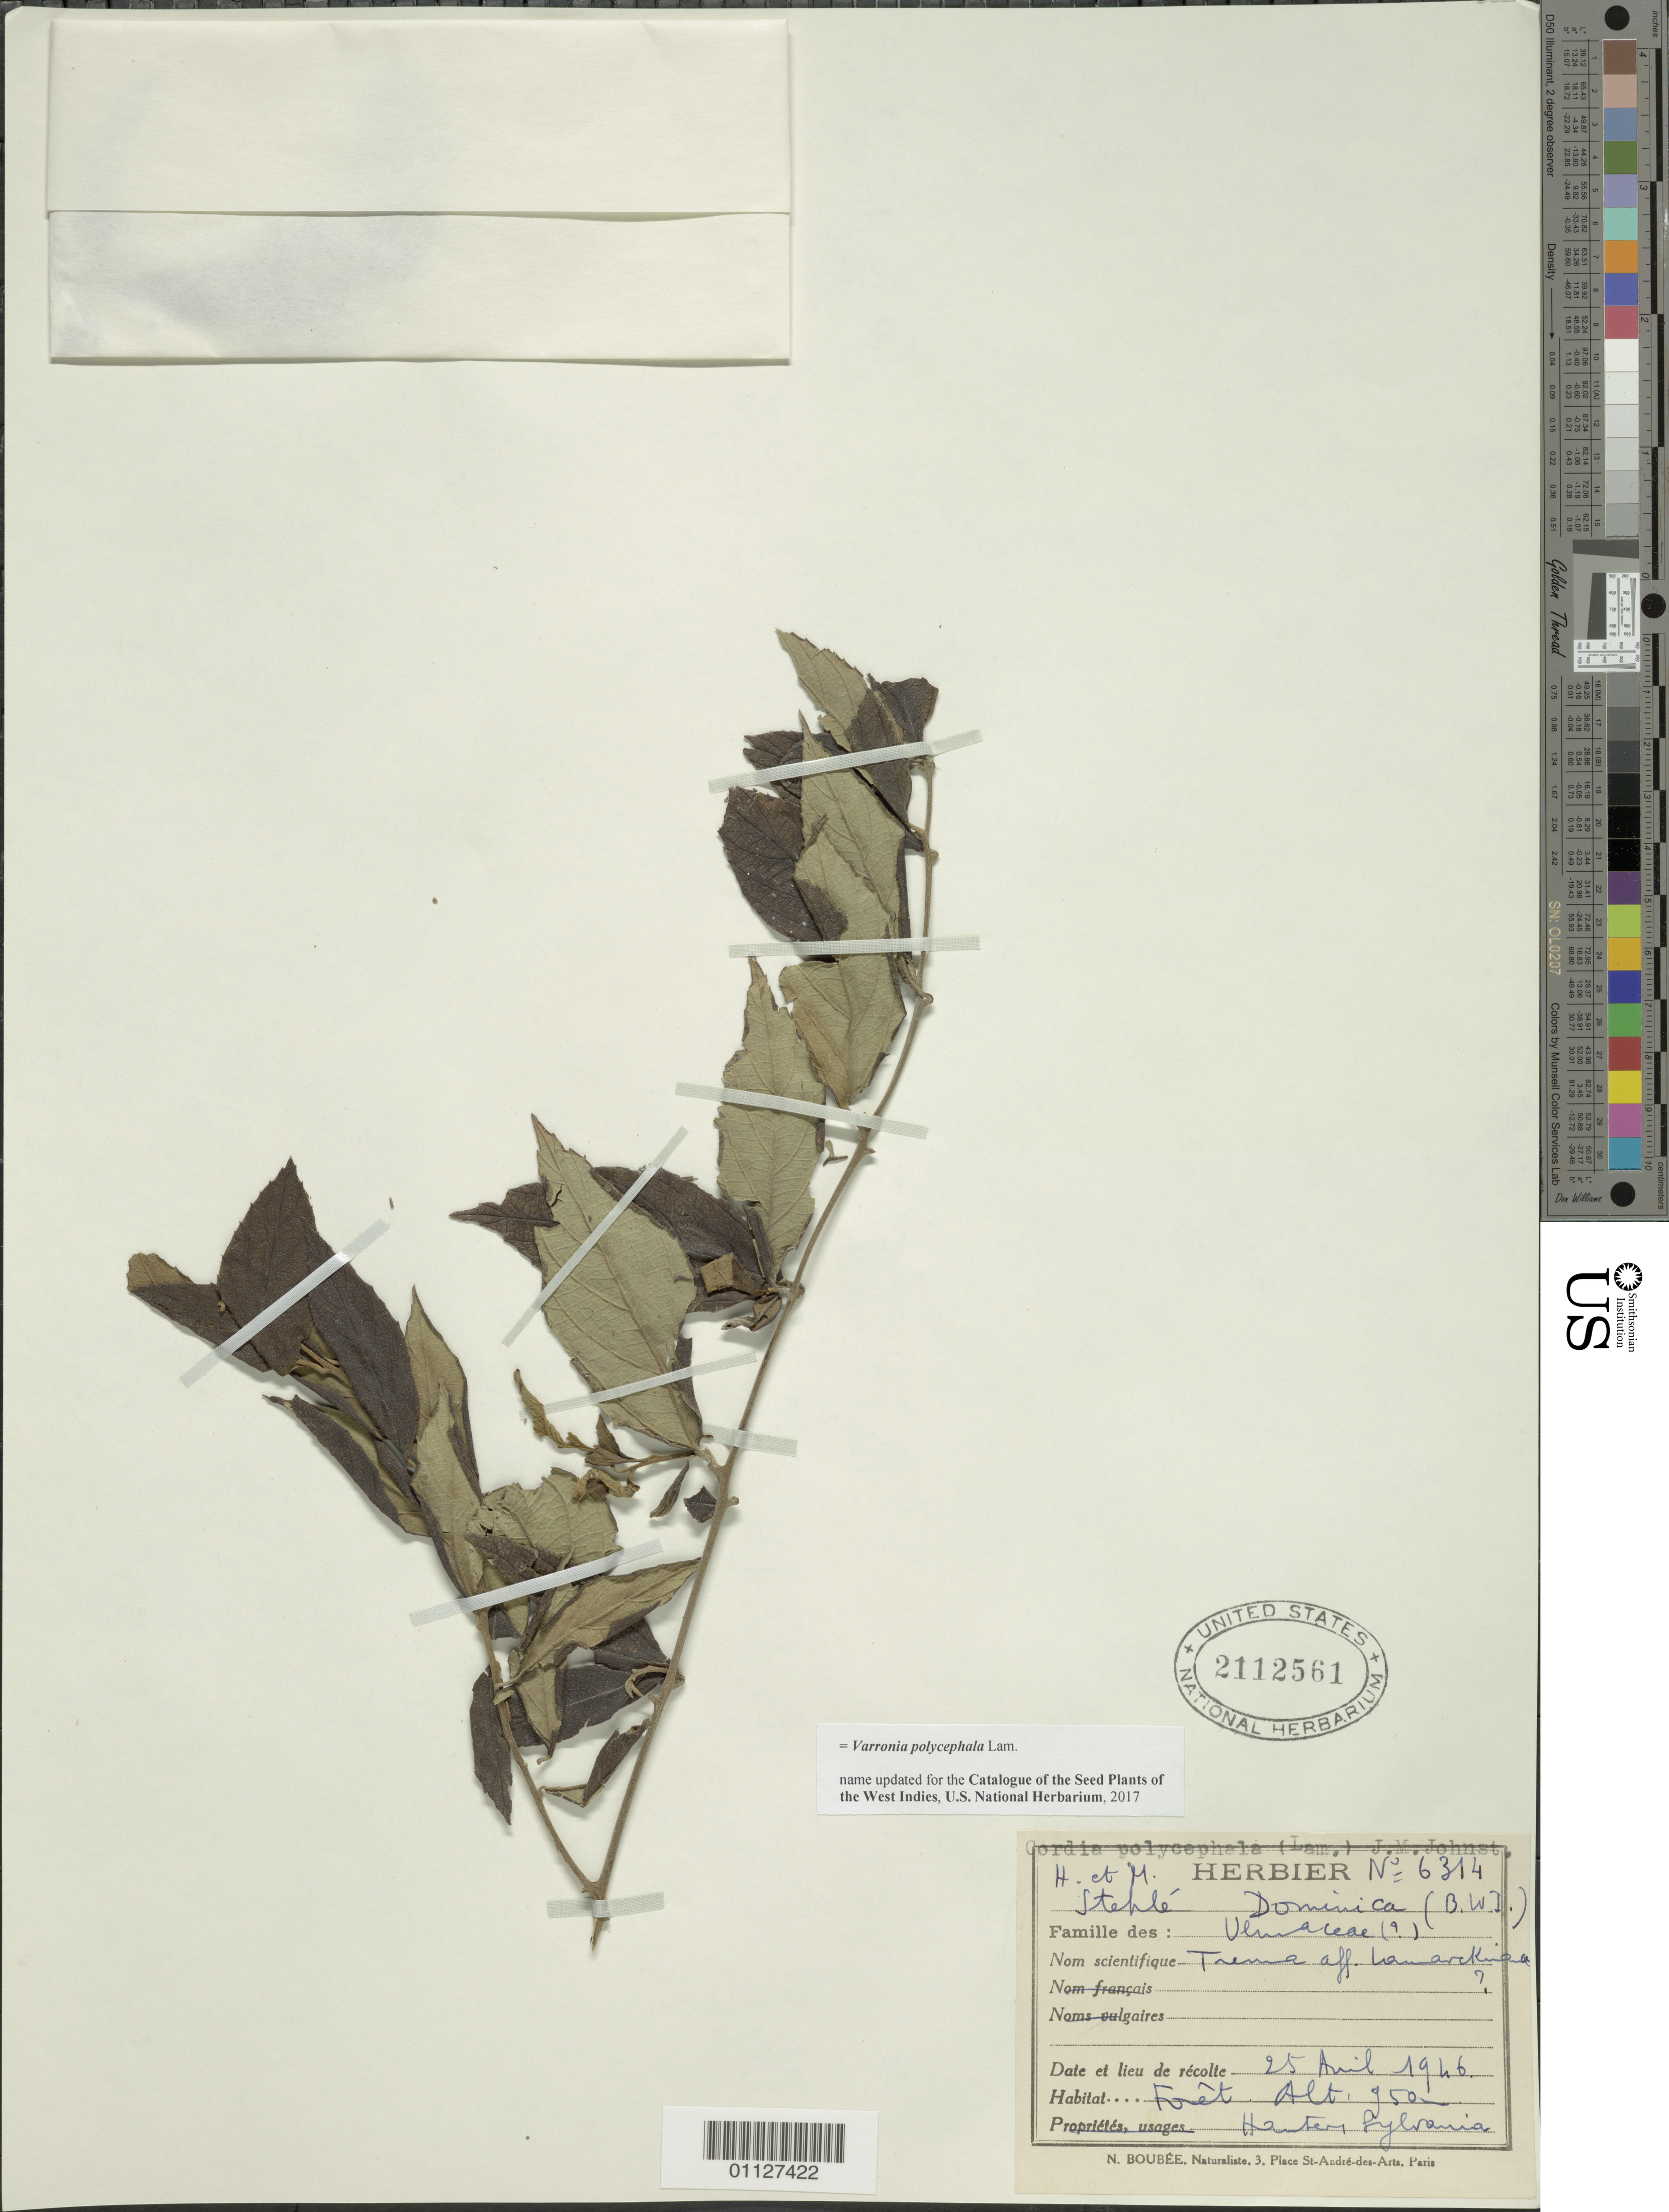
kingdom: Plantae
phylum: Tracheophyta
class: Magnoliopsida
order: Boraginales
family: Cordiaceae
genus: Varronia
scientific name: Varronia polycephala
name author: Lam.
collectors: H. Stehlé & M. Stehlé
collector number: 6314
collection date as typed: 25 Apr 1946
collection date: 1946-04-25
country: Dominica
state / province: St. Paul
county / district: Sylvania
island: Dominica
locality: Hauteur Sylvania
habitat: forêt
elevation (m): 950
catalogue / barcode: US 2112561